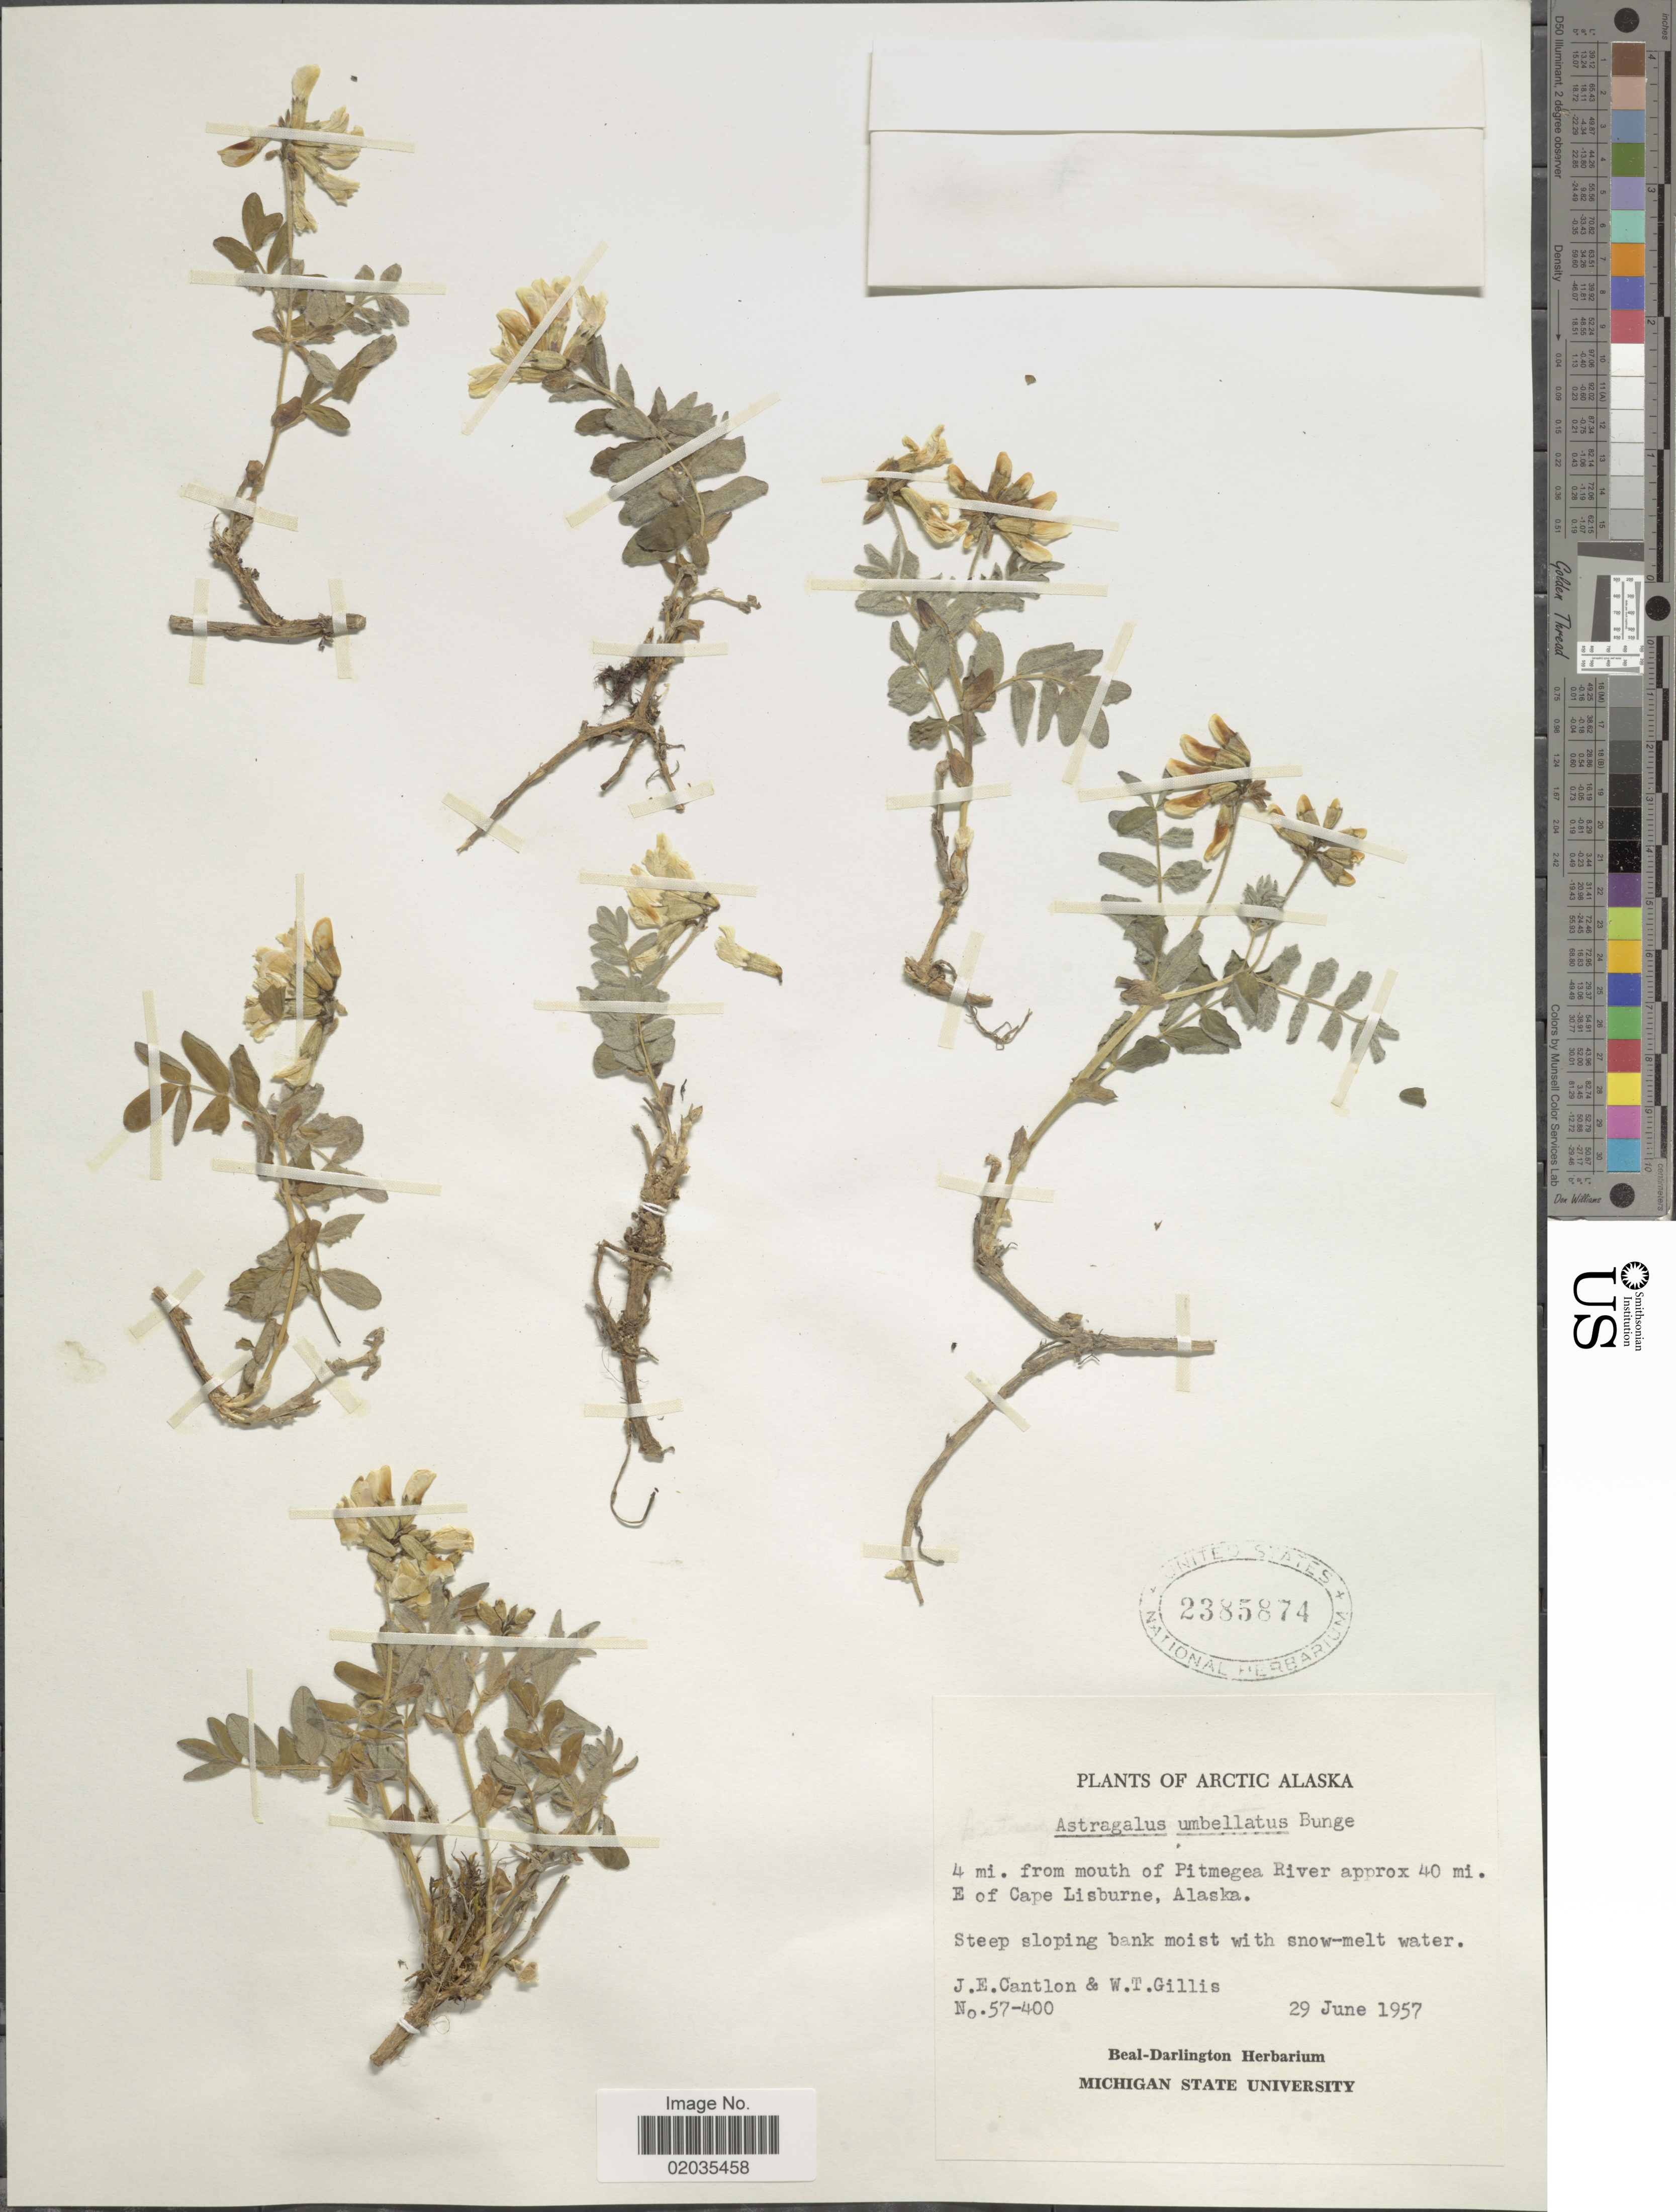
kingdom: Plantae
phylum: Tracheophyta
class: Magnoliopsida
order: Fabales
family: Fabaceae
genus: Astragalus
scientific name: Astragalus umbellatus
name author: Bunge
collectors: J. Cantlon & W. T. Gillis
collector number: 57-400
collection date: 1957-06-29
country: United States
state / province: Alaska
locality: Arctic Alaska. 4 mi. from mouth of Pitmegea River approx 40 mi. E of Cape Lisburne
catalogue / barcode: US 2385874